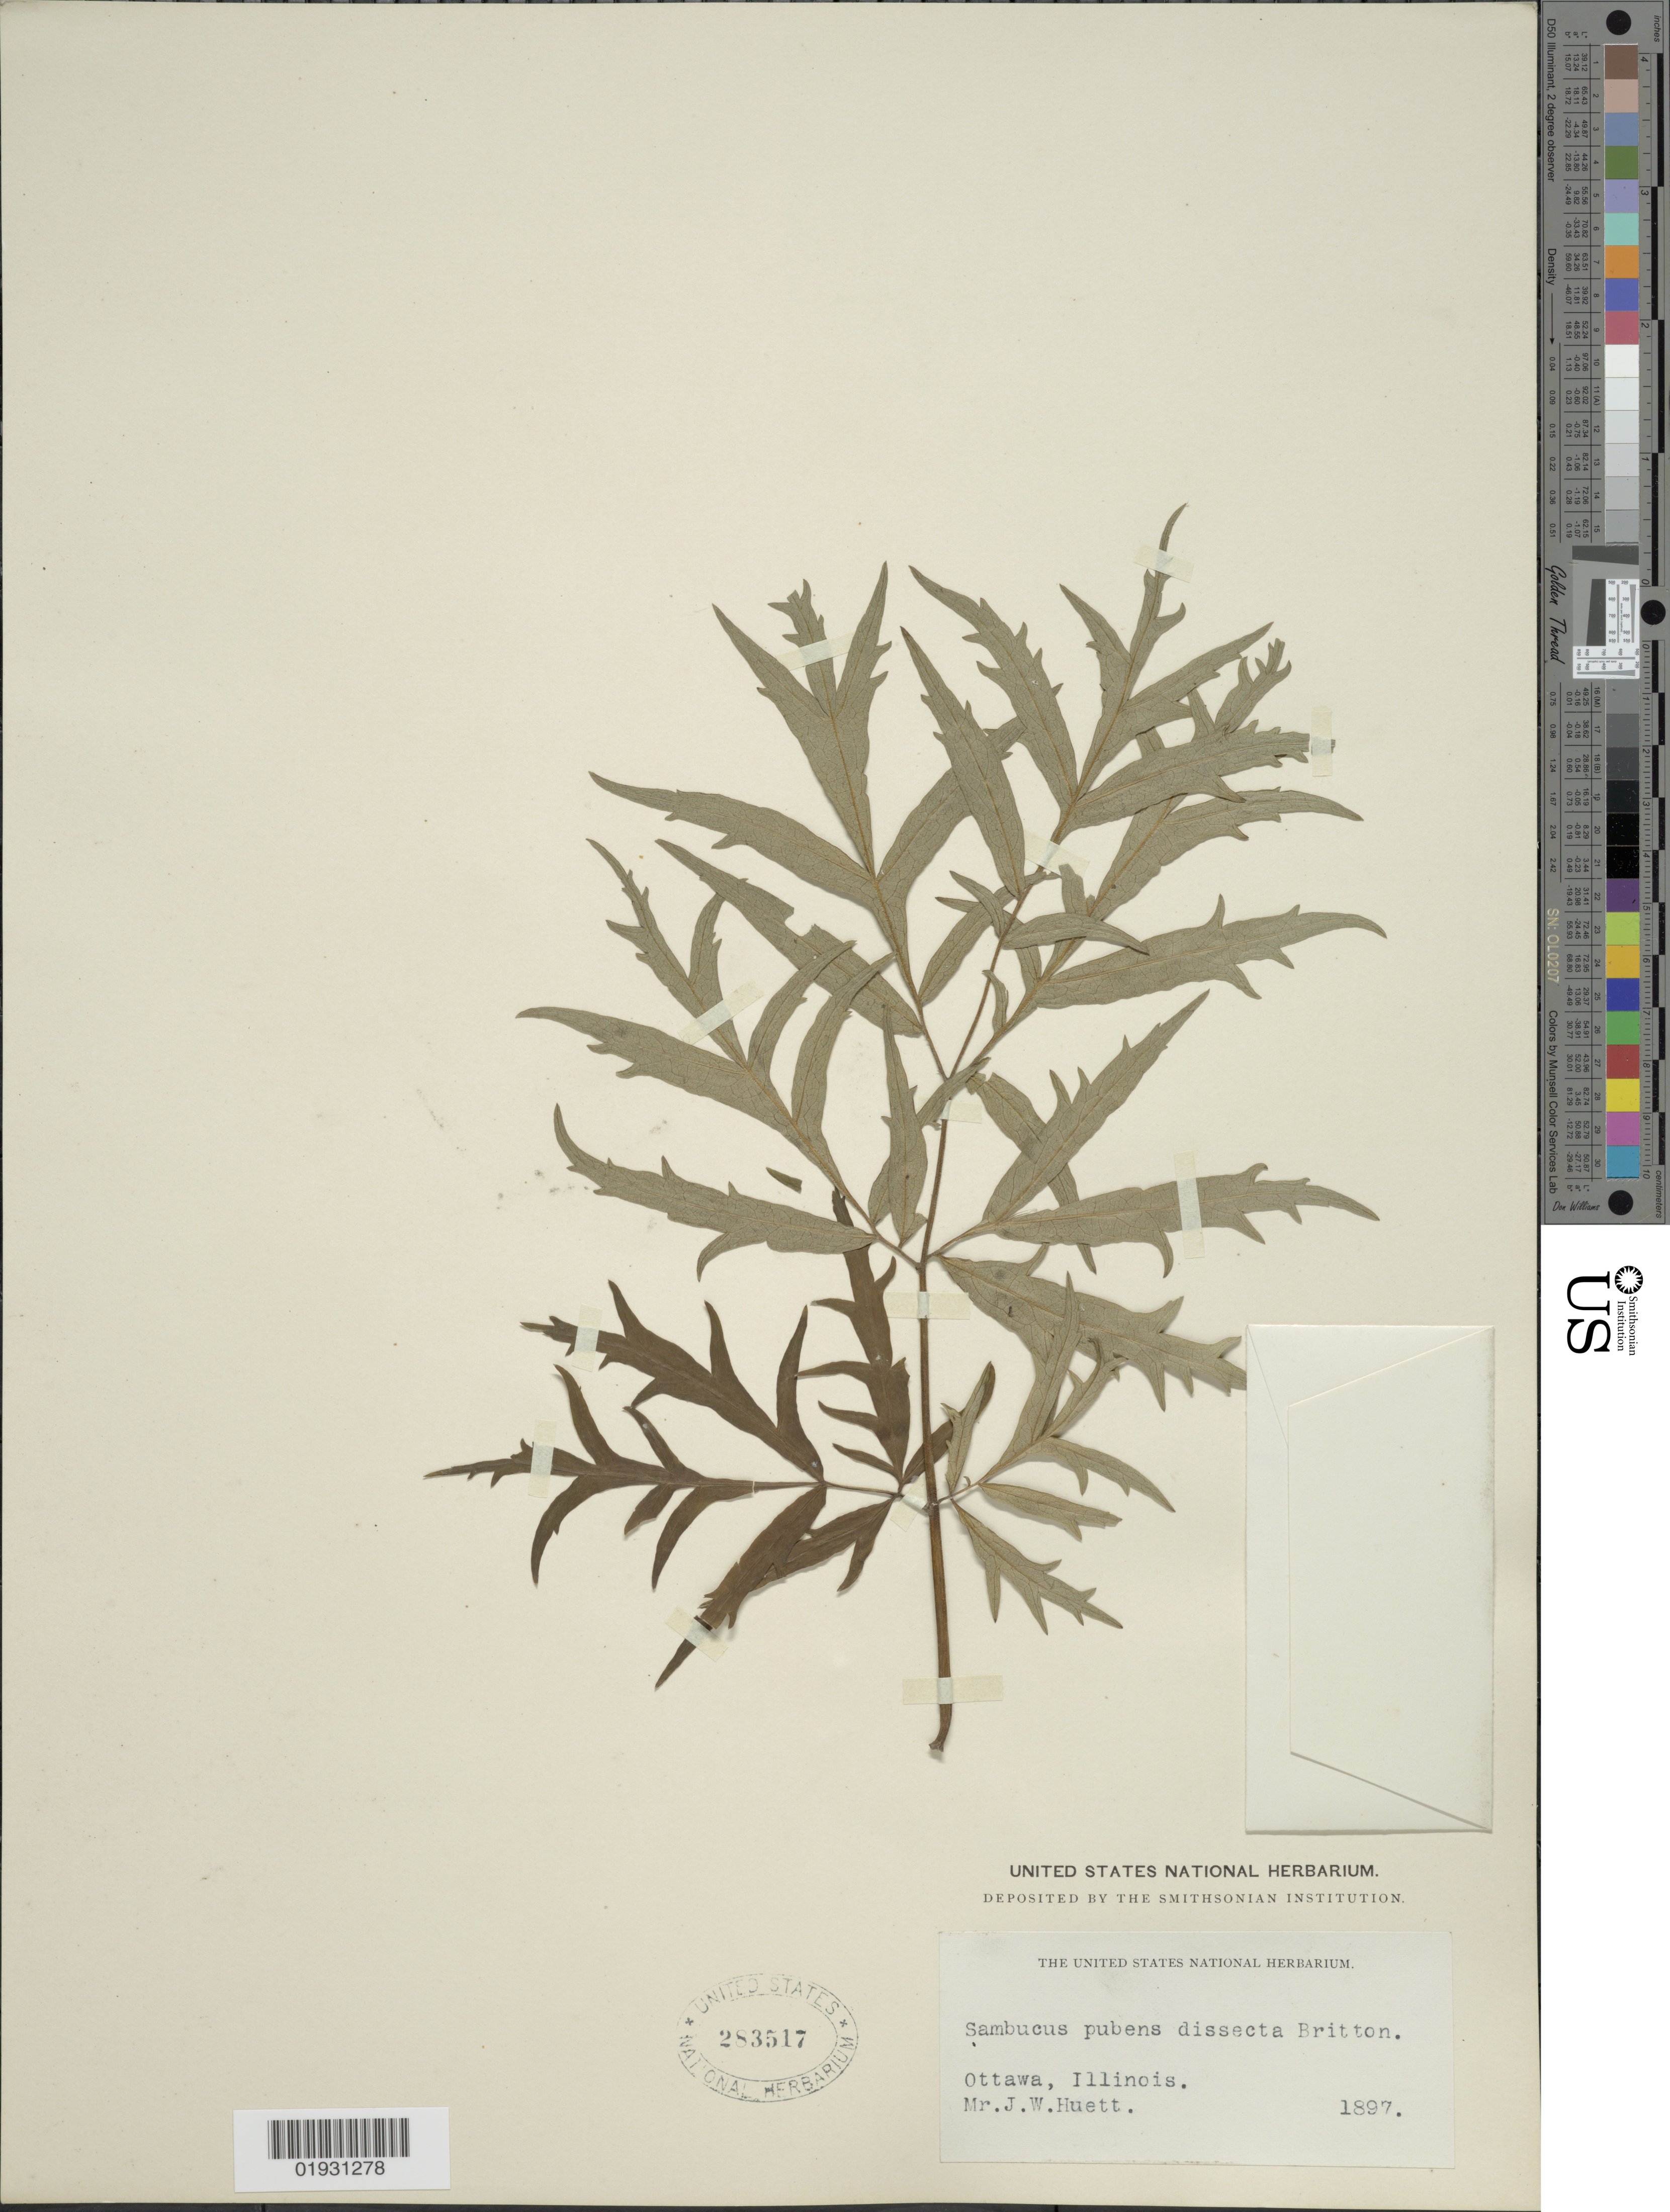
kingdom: Plantae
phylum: Tracheophyta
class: Magnoliopsida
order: Dipsacales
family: Viburnaceae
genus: Sambucus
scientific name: Sambucus pubens var. dissecta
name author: Britton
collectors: J. Huett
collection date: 1897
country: United States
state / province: Illinois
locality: Ottawa.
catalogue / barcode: US 283517